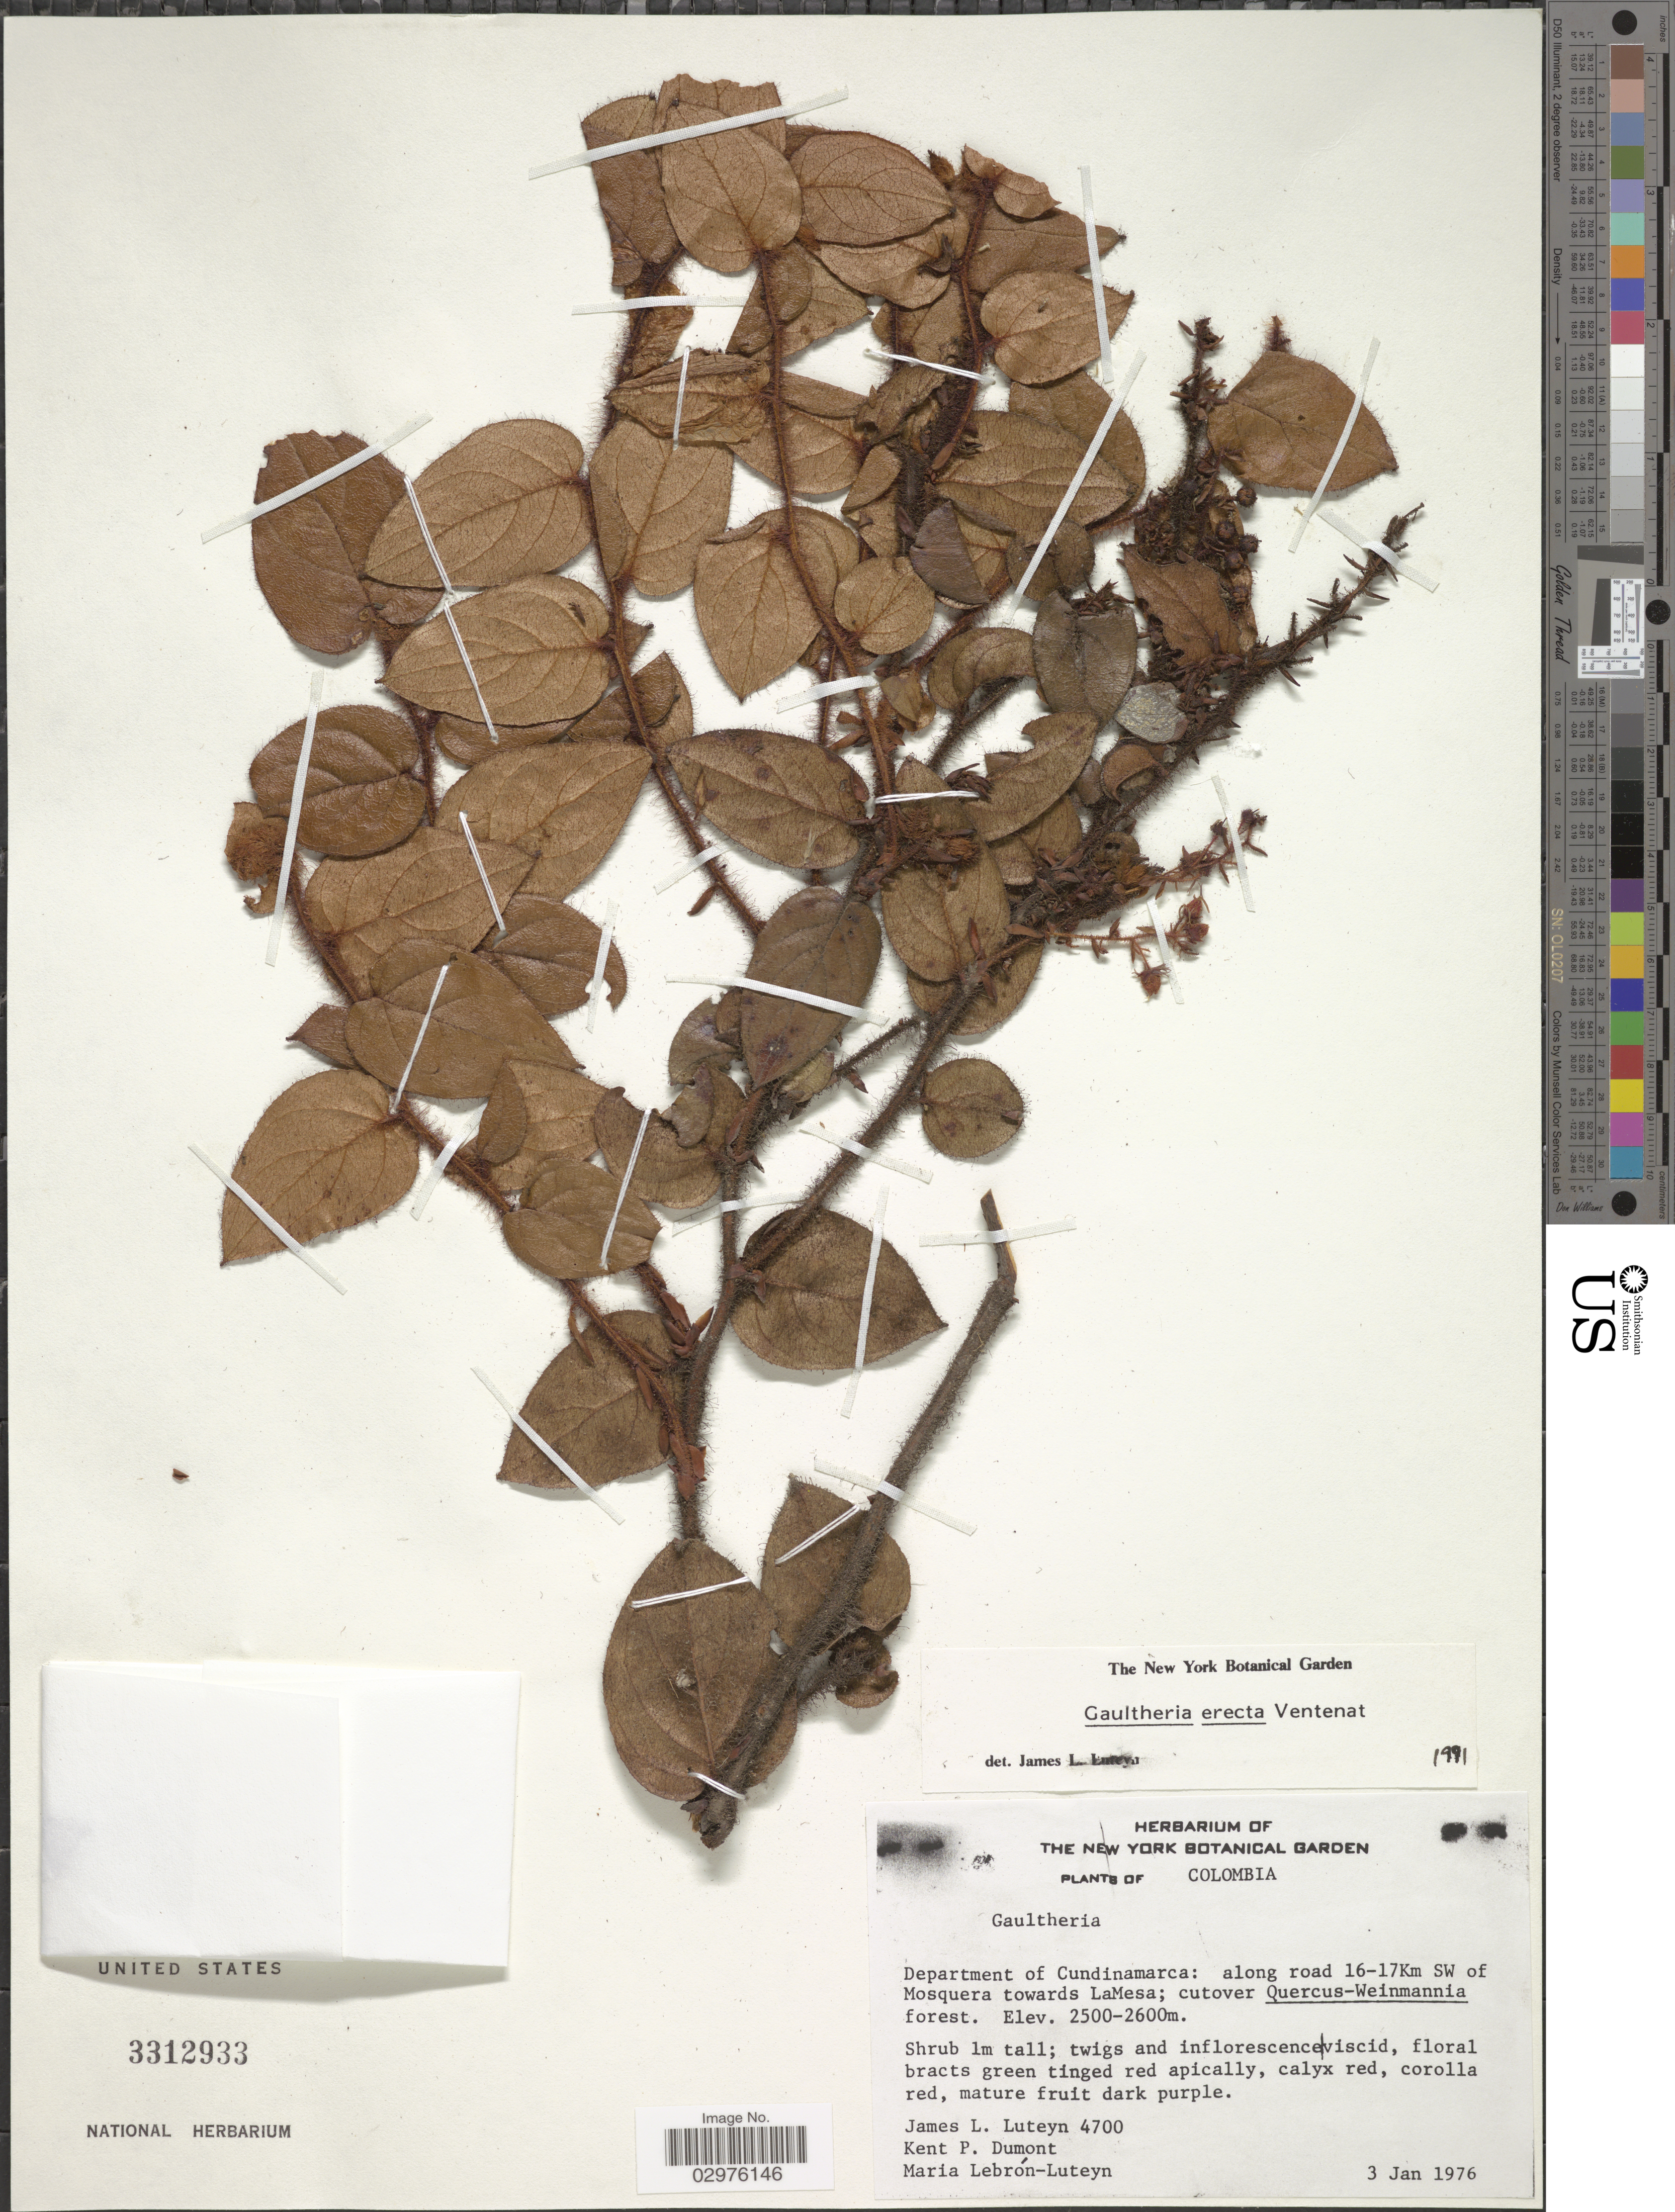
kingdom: Plantae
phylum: Tracheophyta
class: Magnoliopsida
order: Ericales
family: Ericaceae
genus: Gaultheria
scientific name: Gaultheria erecta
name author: Vent.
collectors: J. L. Luteyn, K. P. Dumont & M. L. Lebrón-Luteyn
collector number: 4700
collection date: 1976-01-03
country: Colombia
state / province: Cundinamarca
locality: Department of Cundinamarca: along road 16-17Km SW of Mosquera towards LaMesa.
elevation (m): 2500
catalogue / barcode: US 3312933